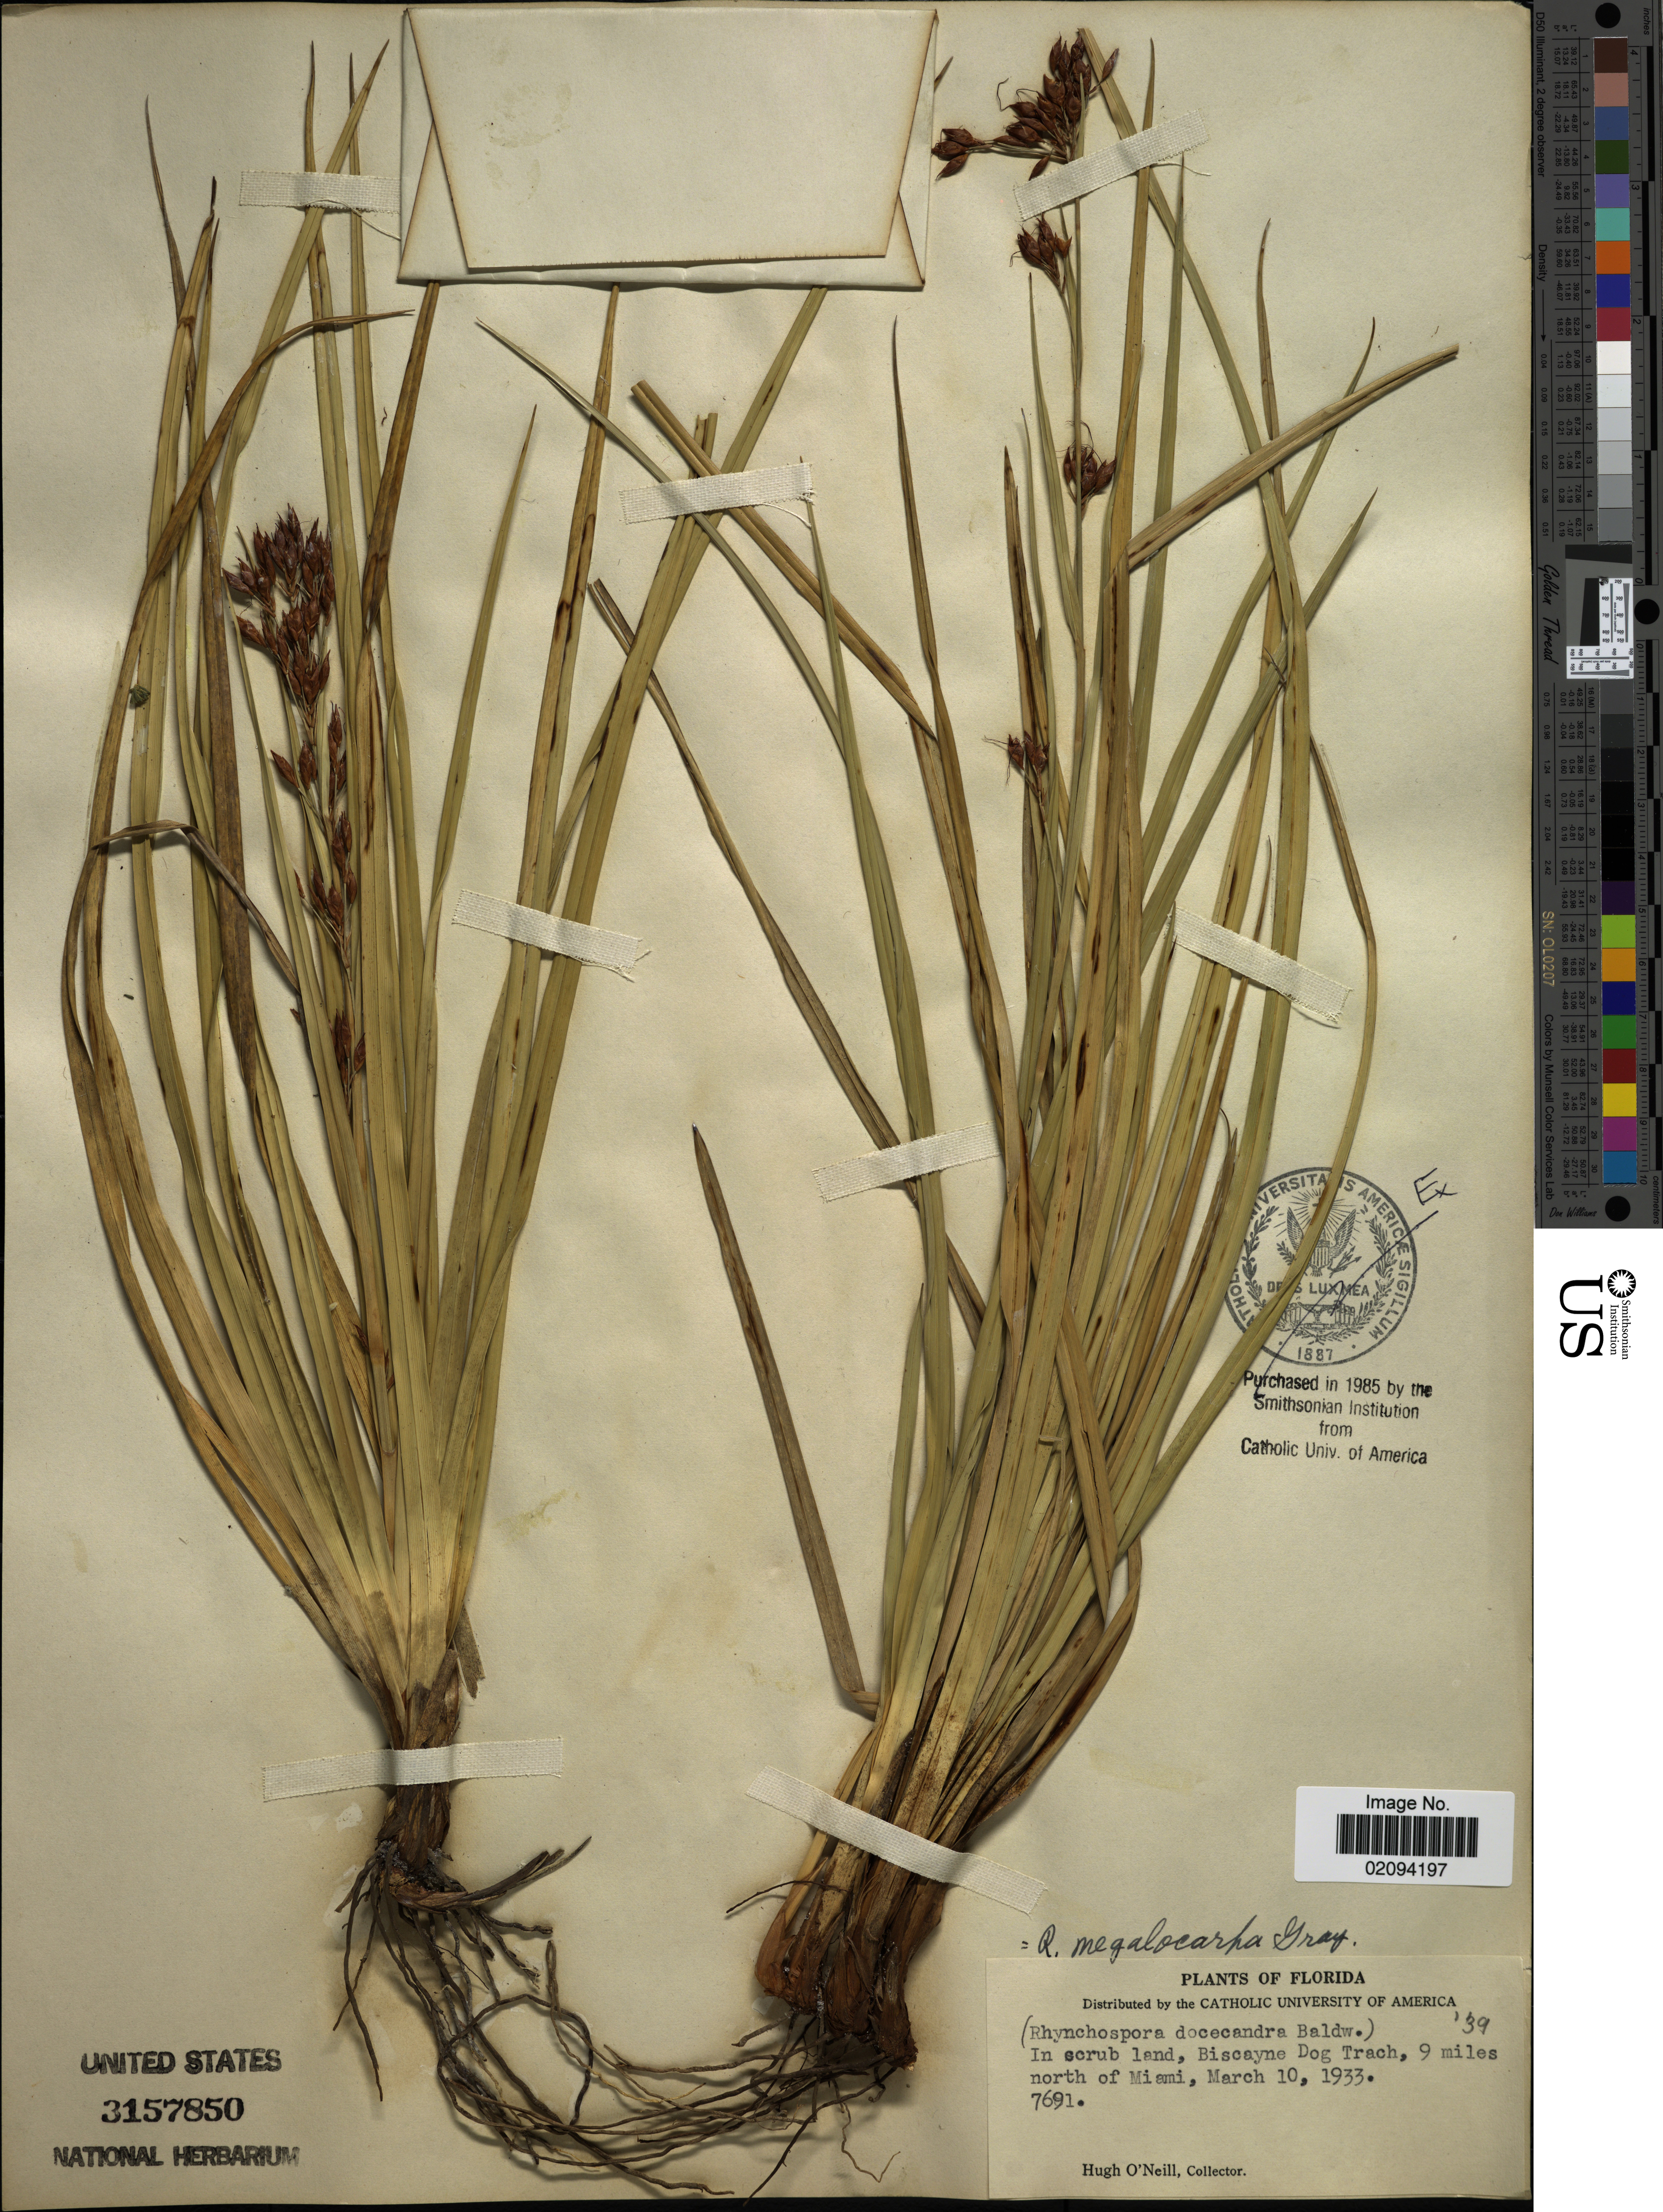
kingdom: Plantae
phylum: Tracheophyta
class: Liliopsida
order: Poales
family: Cyperaceae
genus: Rhynchospora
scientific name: Rhynchospora megalocarpa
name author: A. Gray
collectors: H. O'Neill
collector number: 7691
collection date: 1933-03-10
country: United States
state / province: Florida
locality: In scrub land, Biscayne Dog Trach, 9 miles north of Miami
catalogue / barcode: US 3157850